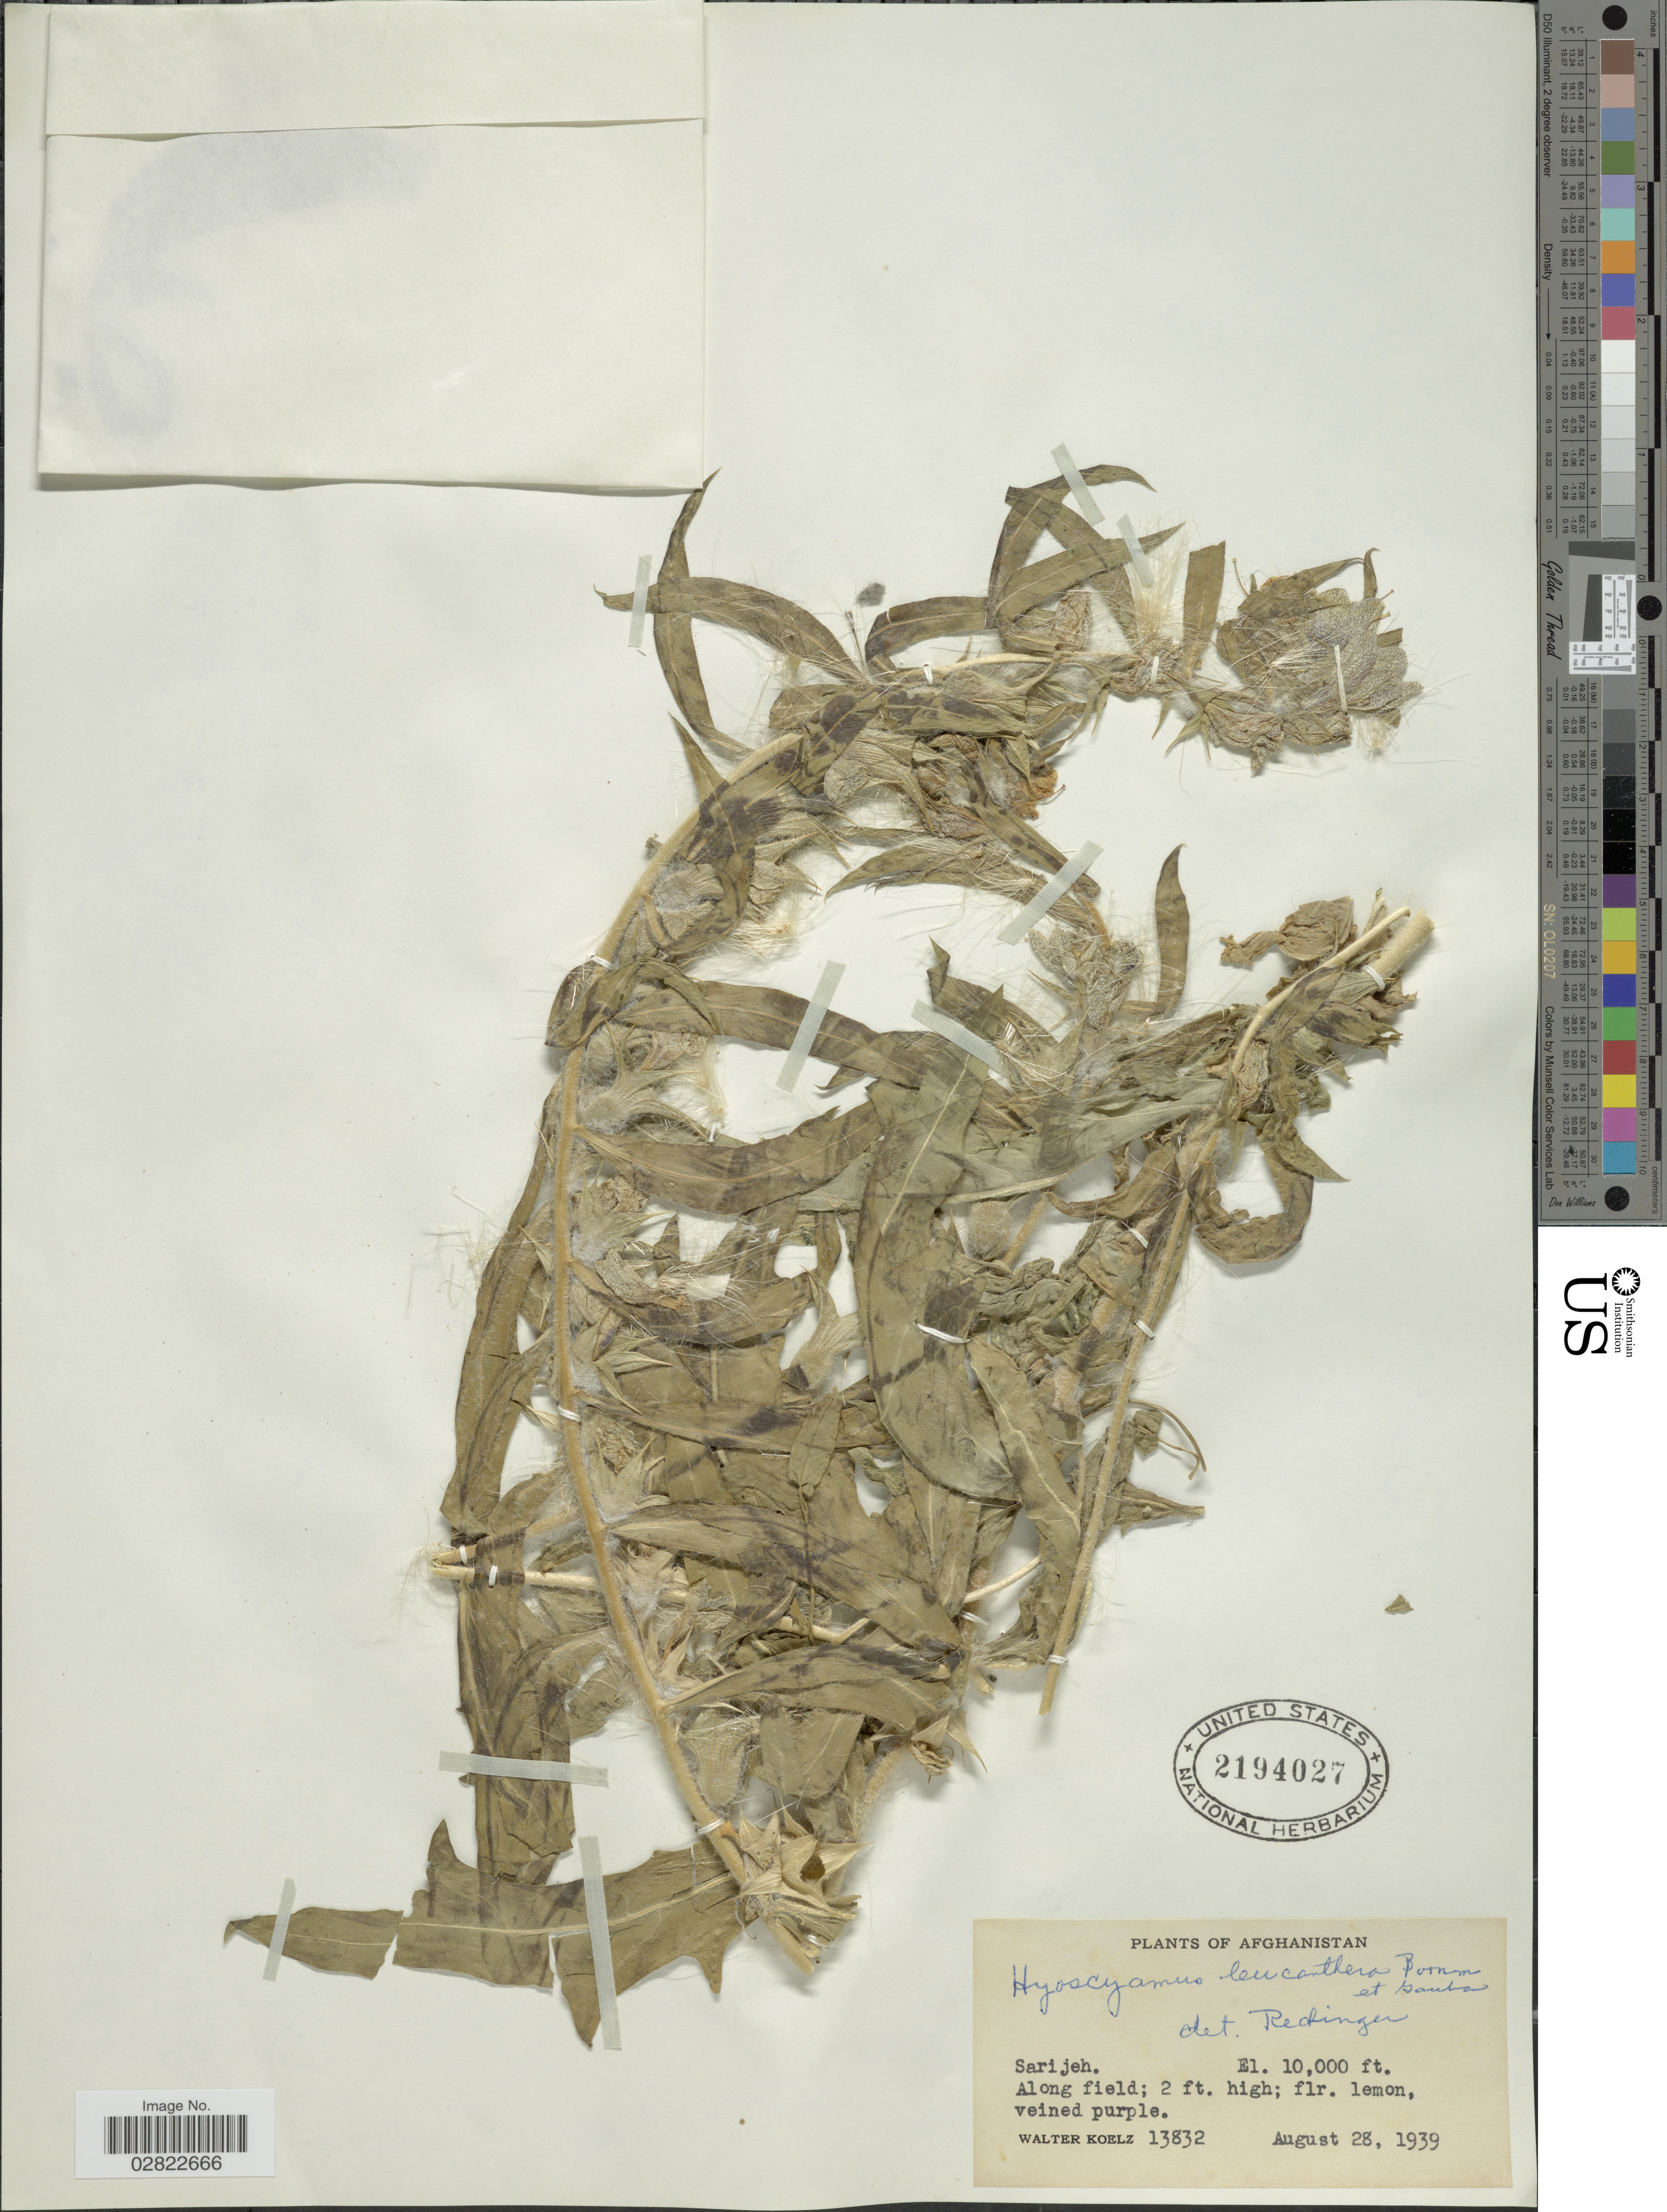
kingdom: Plantae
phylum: Tracheophyta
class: Magnoliopsida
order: Solanales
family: Solanaceae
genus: Hyoscyamus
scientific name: Hyoscyamus leucanthera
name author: Bornm. & Gauba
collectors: W. N. Koelz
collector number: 13832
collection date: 1939-08-28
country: Afghanistan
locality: Sarijeh.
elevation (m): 3048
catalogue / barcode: US 2194027